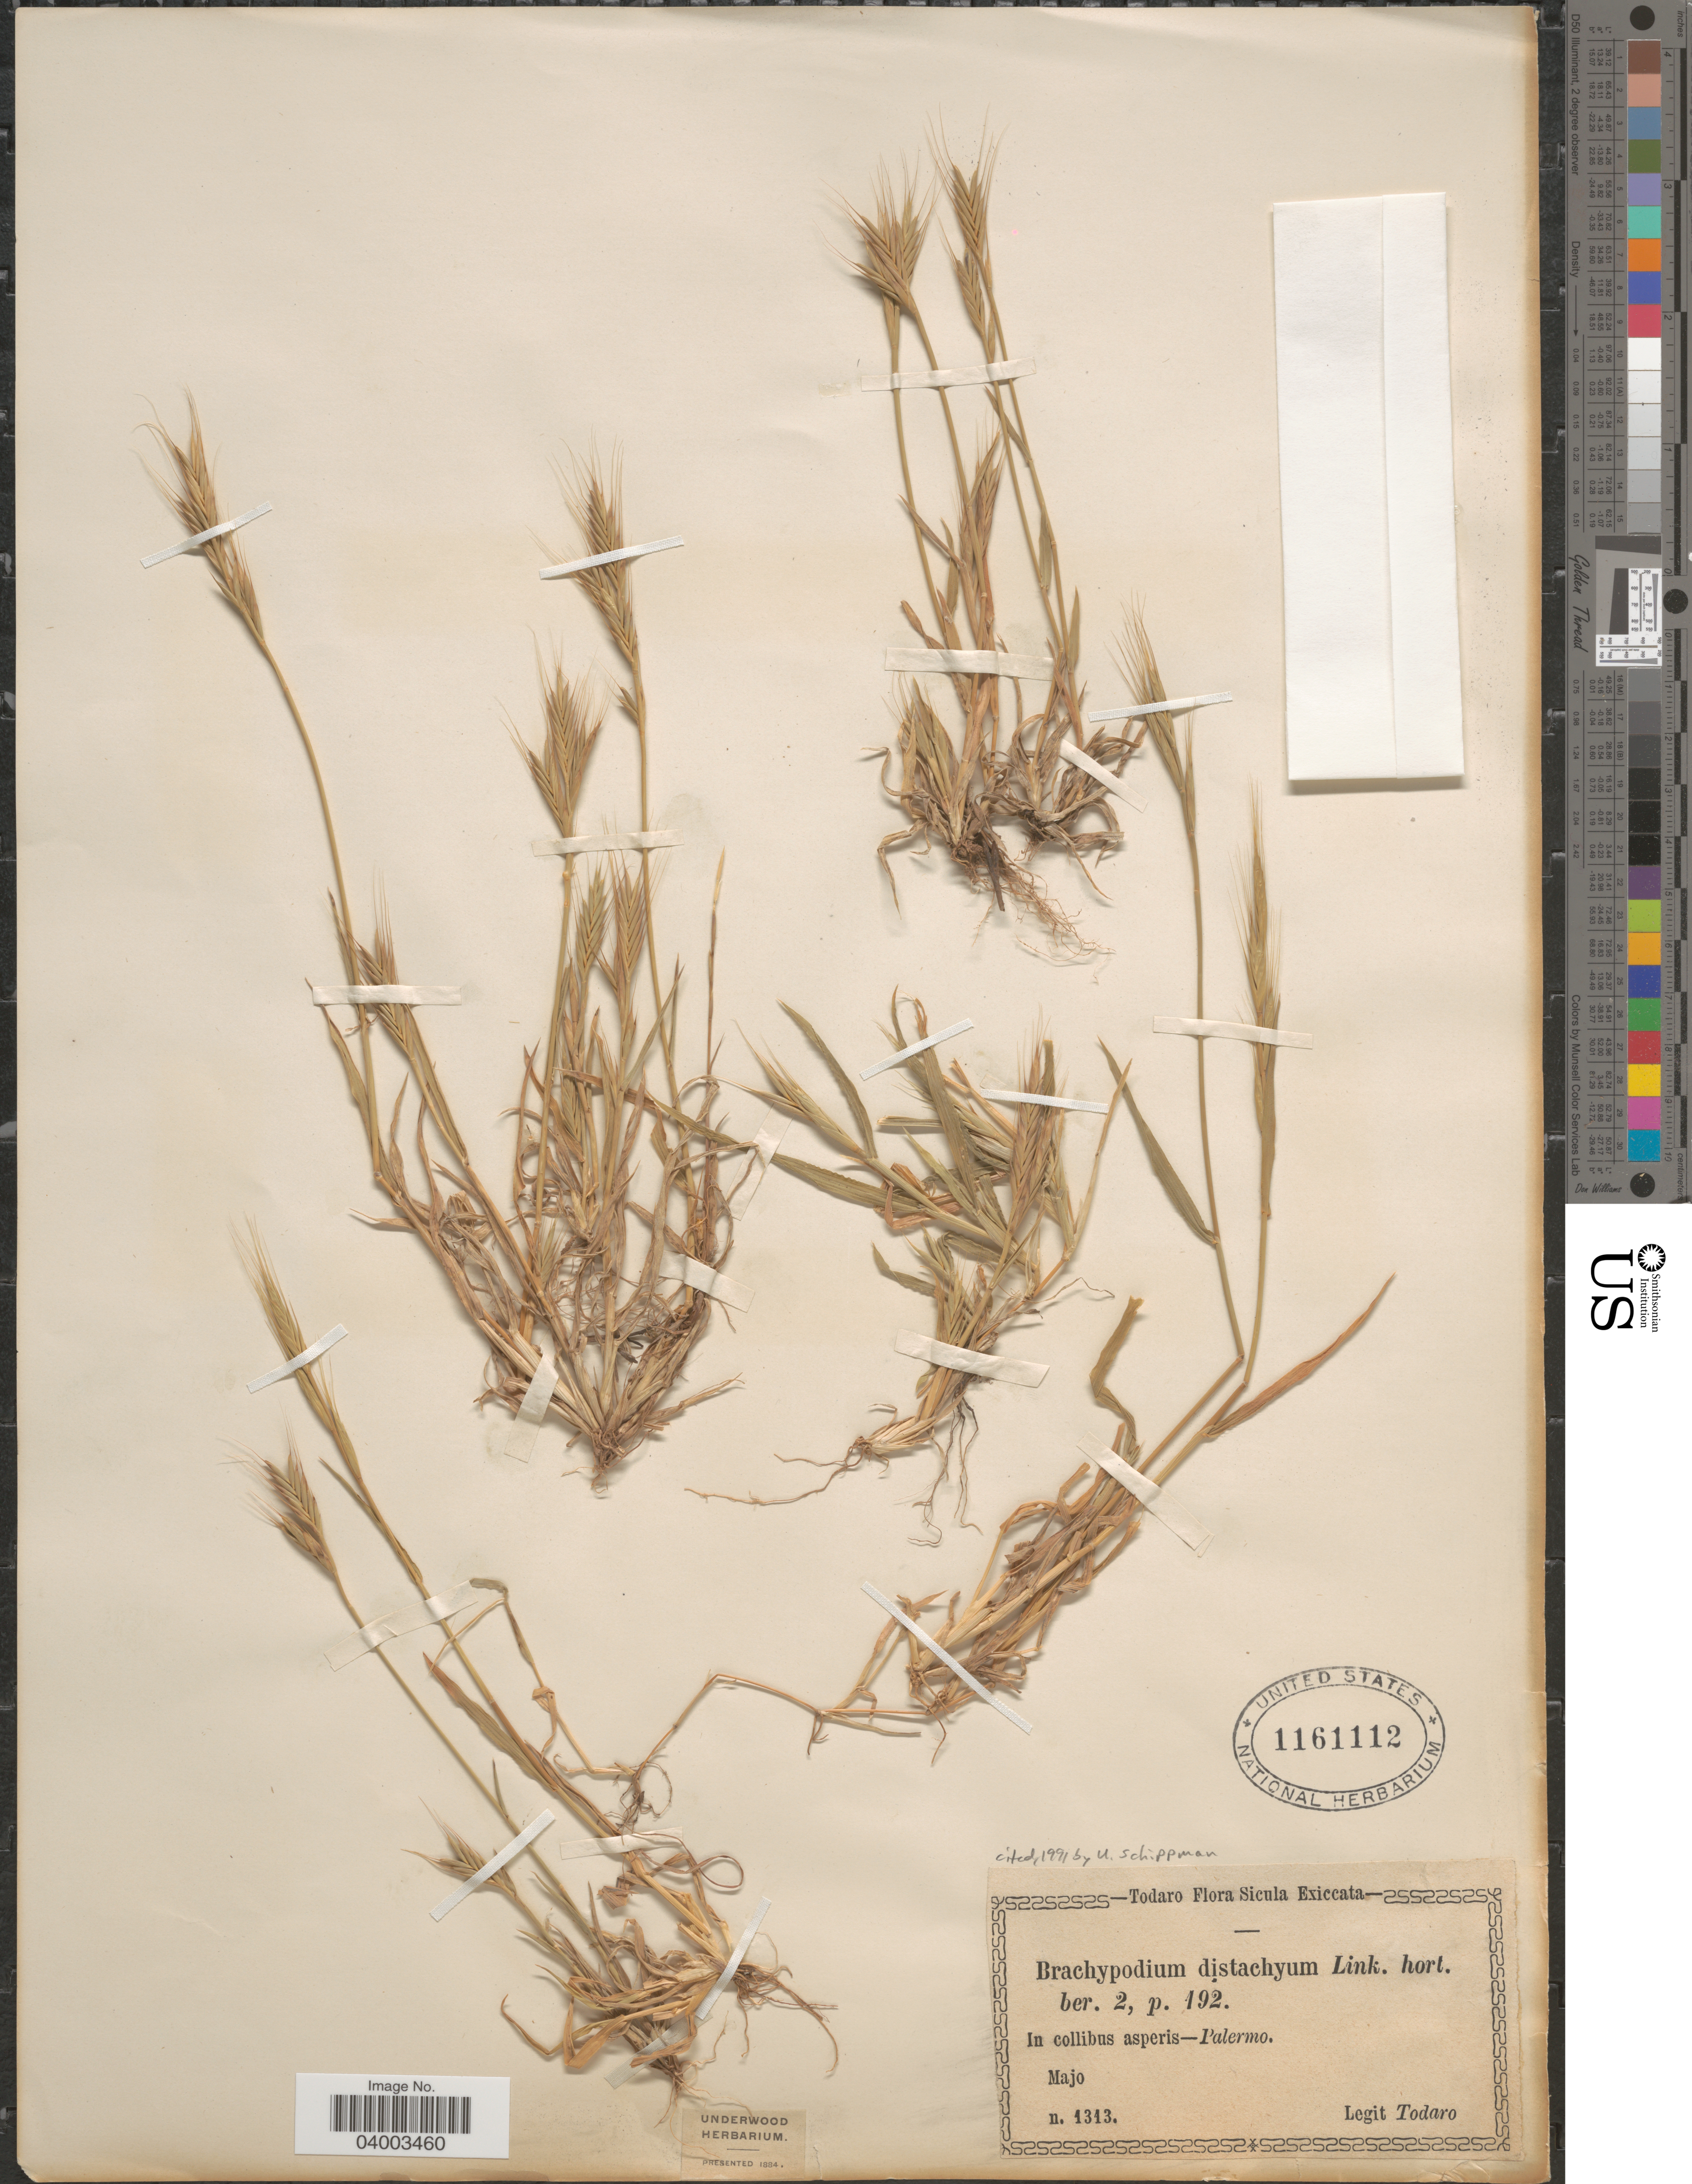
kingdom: Plantae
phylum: Tracheophyta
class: Liliopsida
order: Poales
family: Poaceae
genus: Brachypodium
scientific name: Brachypodium distachyon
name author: (L.) P. Beauv.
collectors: Todaro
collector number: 1313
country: Italy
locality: Sicula. In collibus asperis - Palermo.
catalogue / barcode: US 1161112